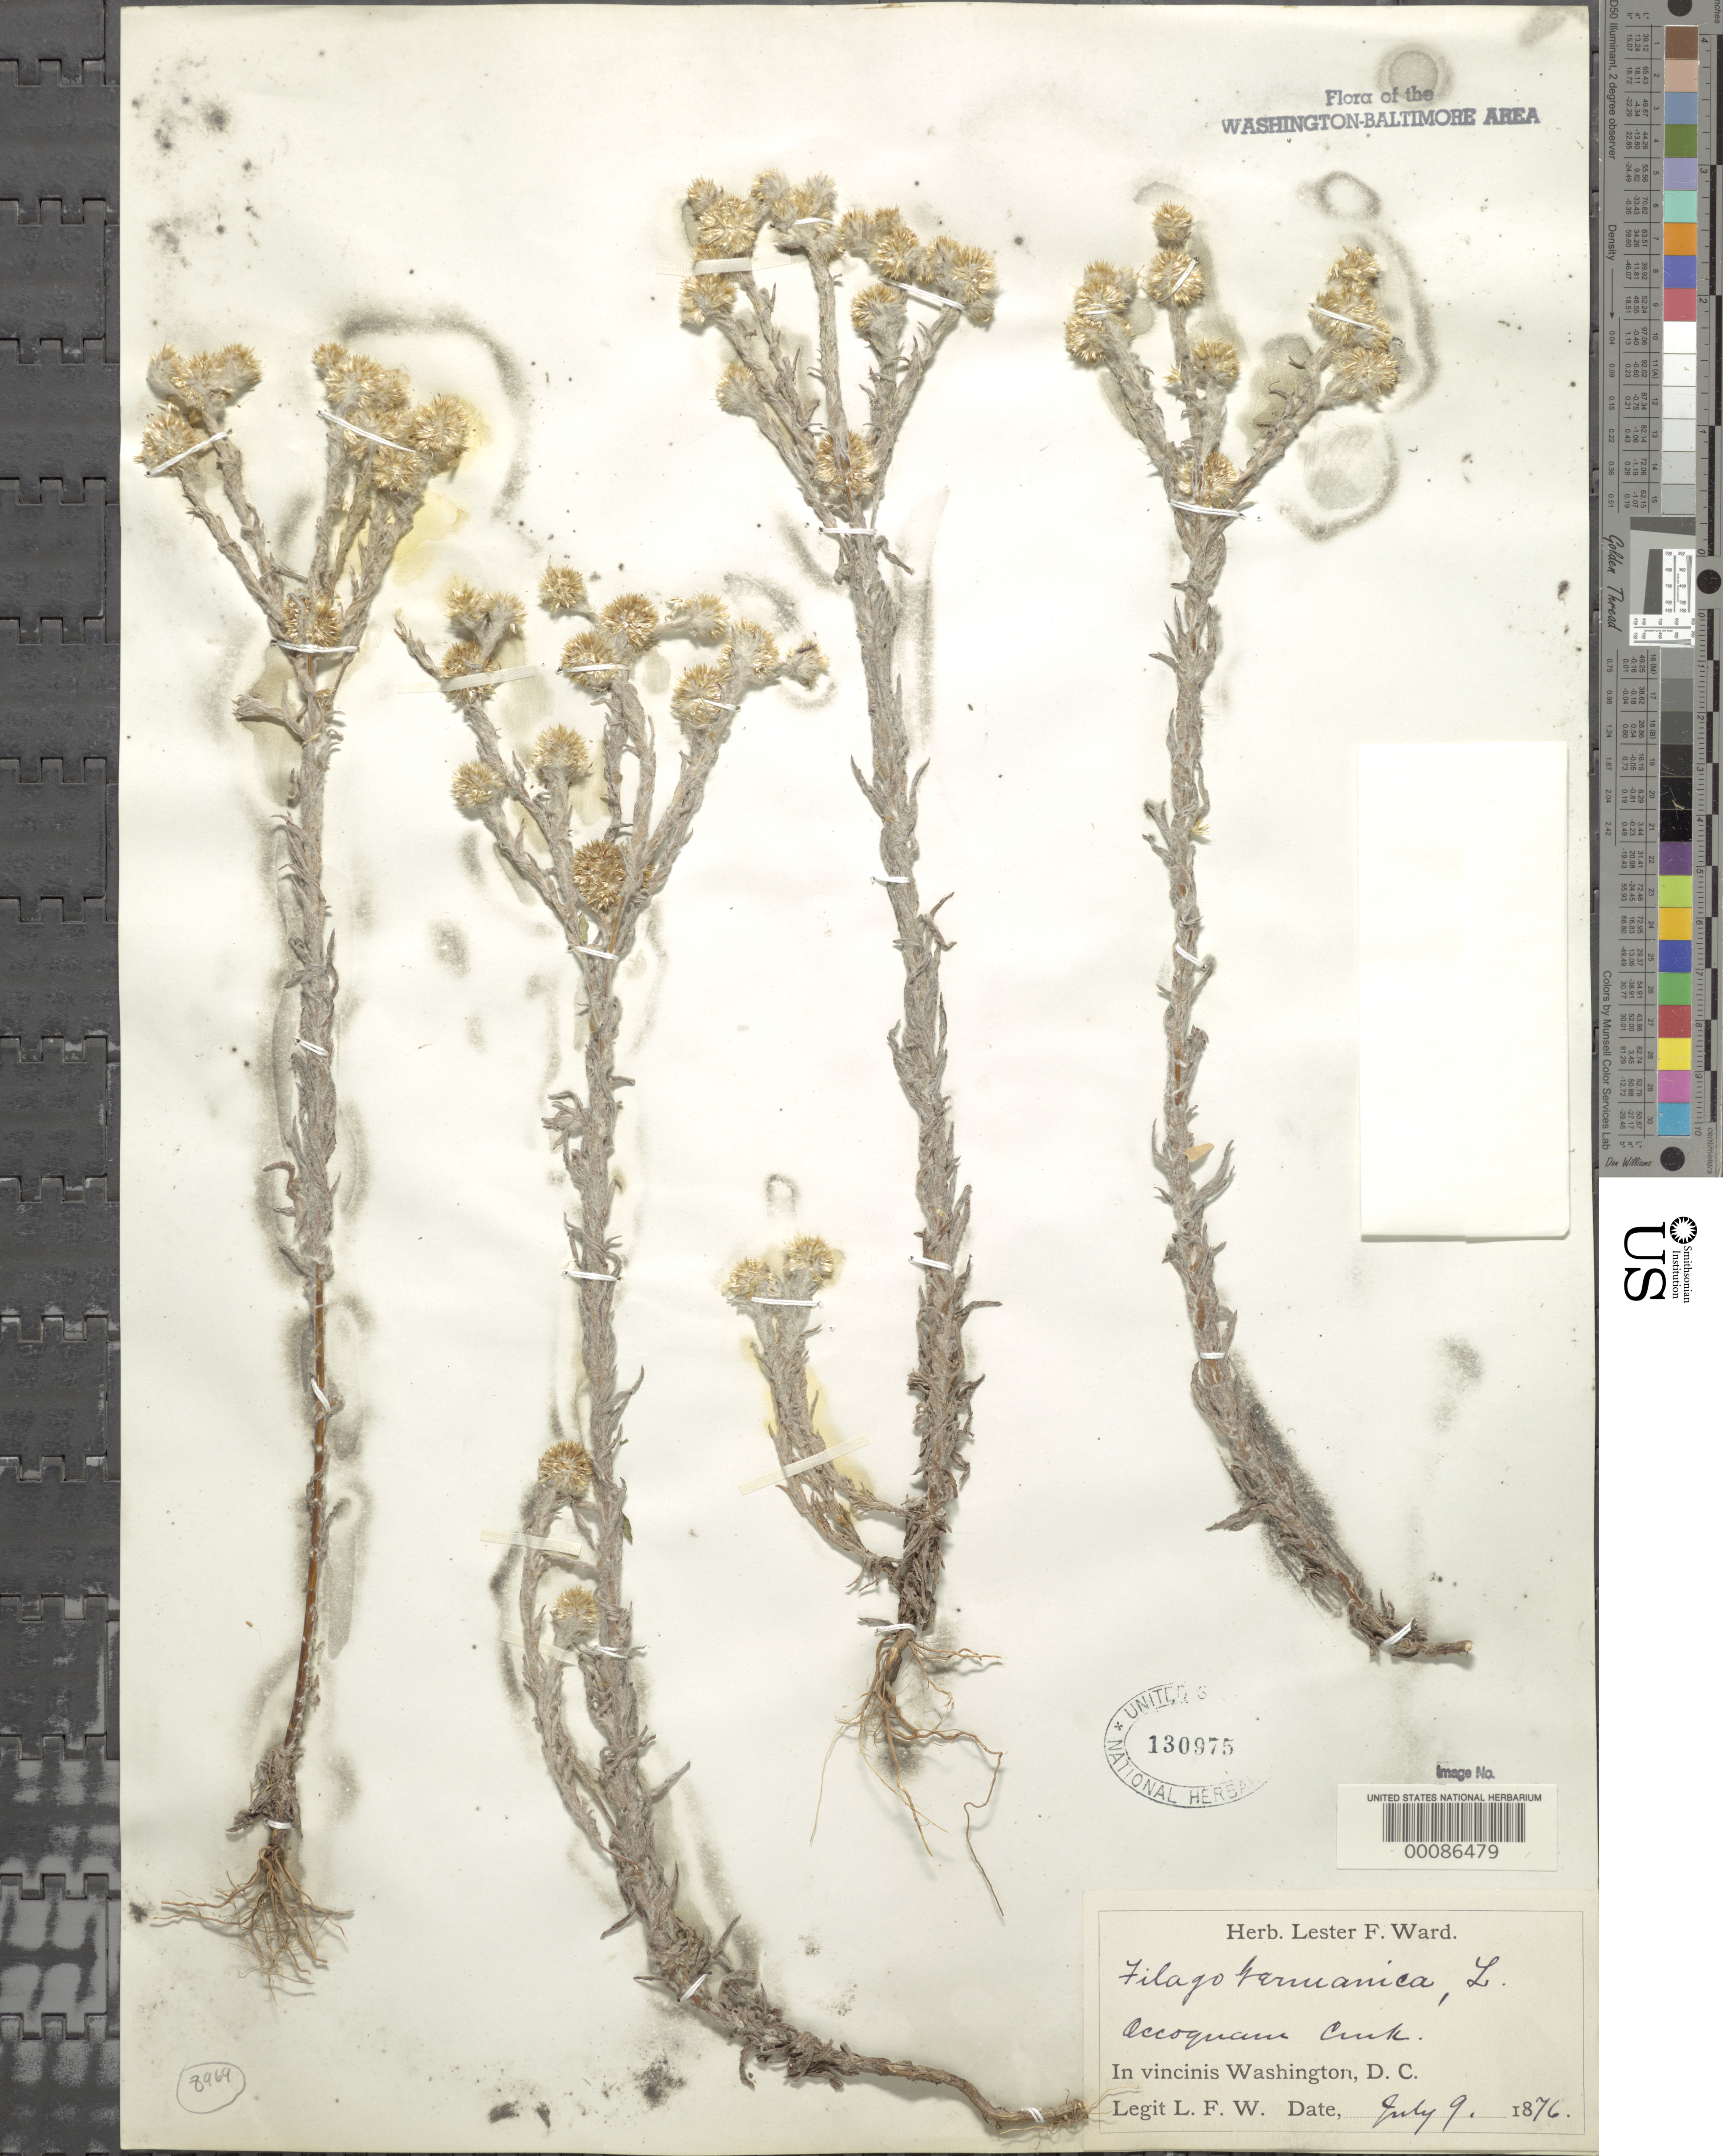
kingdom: Plantae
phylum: Tracheophyta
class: Magnoliopsida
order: Asterales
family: Asteraceae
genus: Filago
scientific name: Filago vulgaris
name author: Lam.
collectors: L. F. Ward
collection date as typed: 09 Jul 1876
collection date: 1876-07-09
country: United States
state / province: Virginia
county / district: Prince William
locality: Occoquan Creek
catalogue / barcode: US 130975